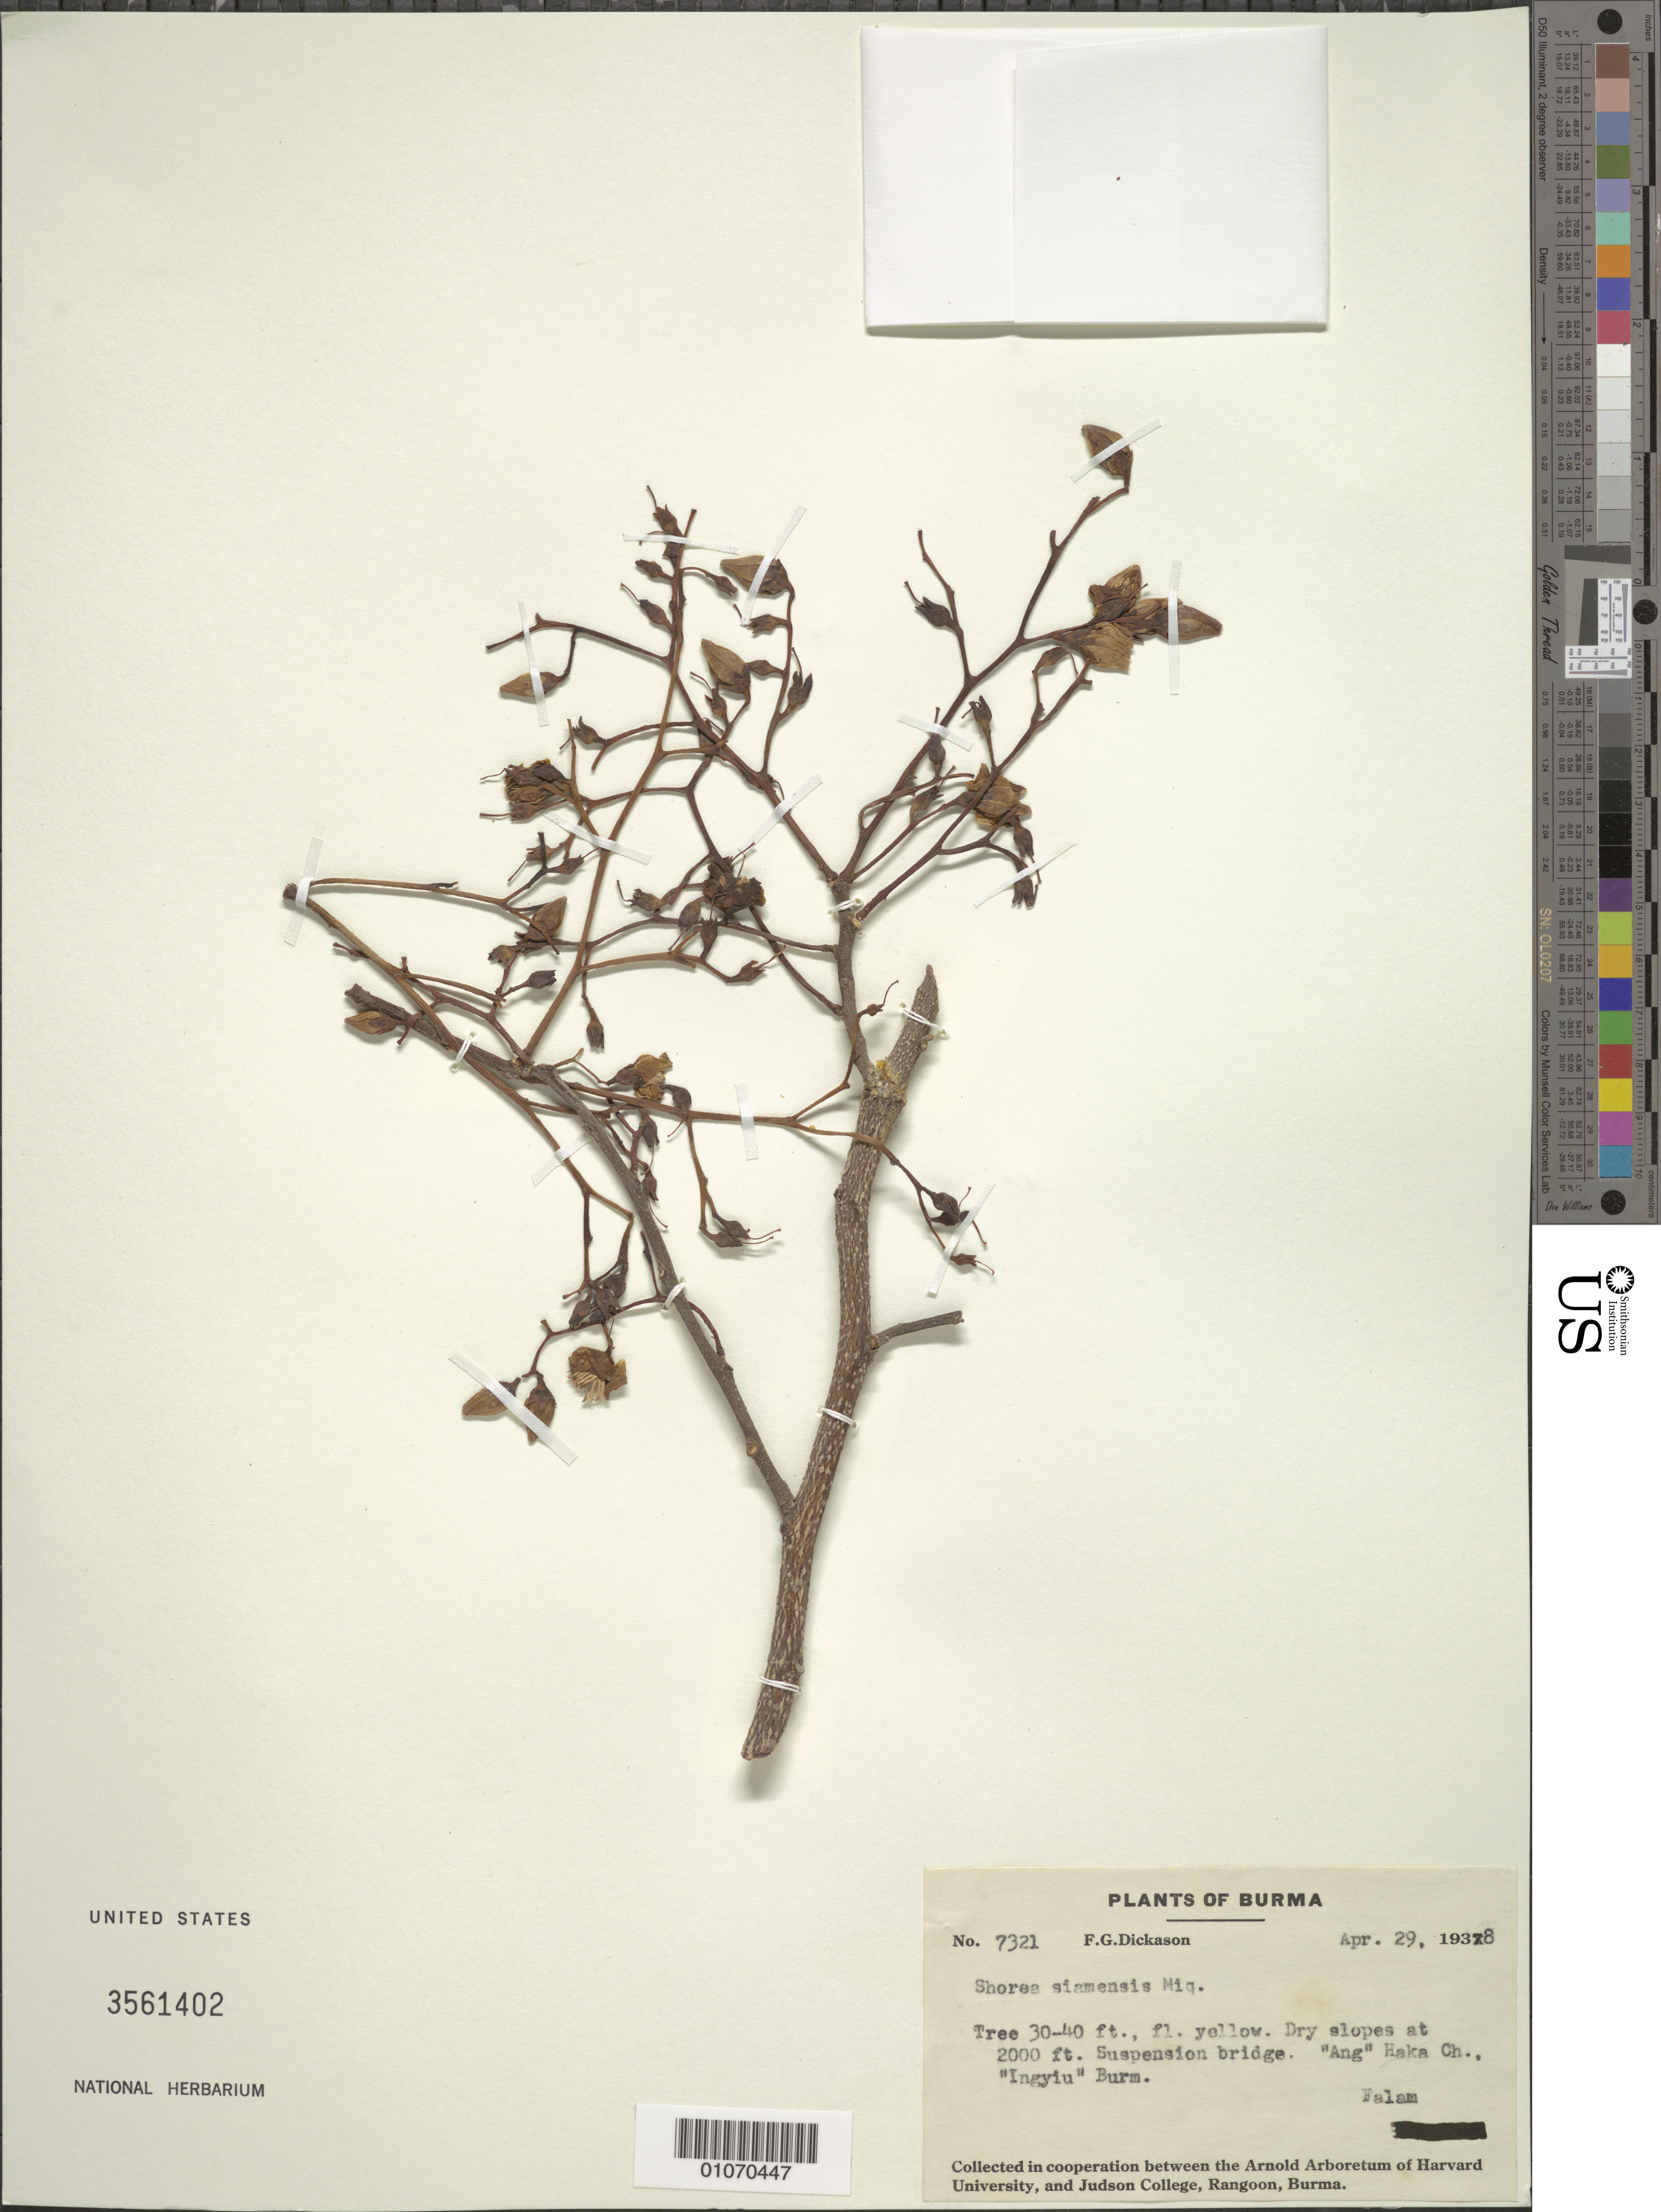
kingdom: Plantae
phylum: Tracheophyta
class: Magnoliopsida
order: Malvales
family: Dipterocarpaceae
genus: Pentacme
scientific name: Pentacme siamensis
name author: (Miq.) Kurz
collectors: F. Dickason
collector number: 7321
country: Myanmar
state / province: Chin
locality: Falam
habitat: Suspension bridge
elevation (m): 610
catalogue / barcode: US 3561402